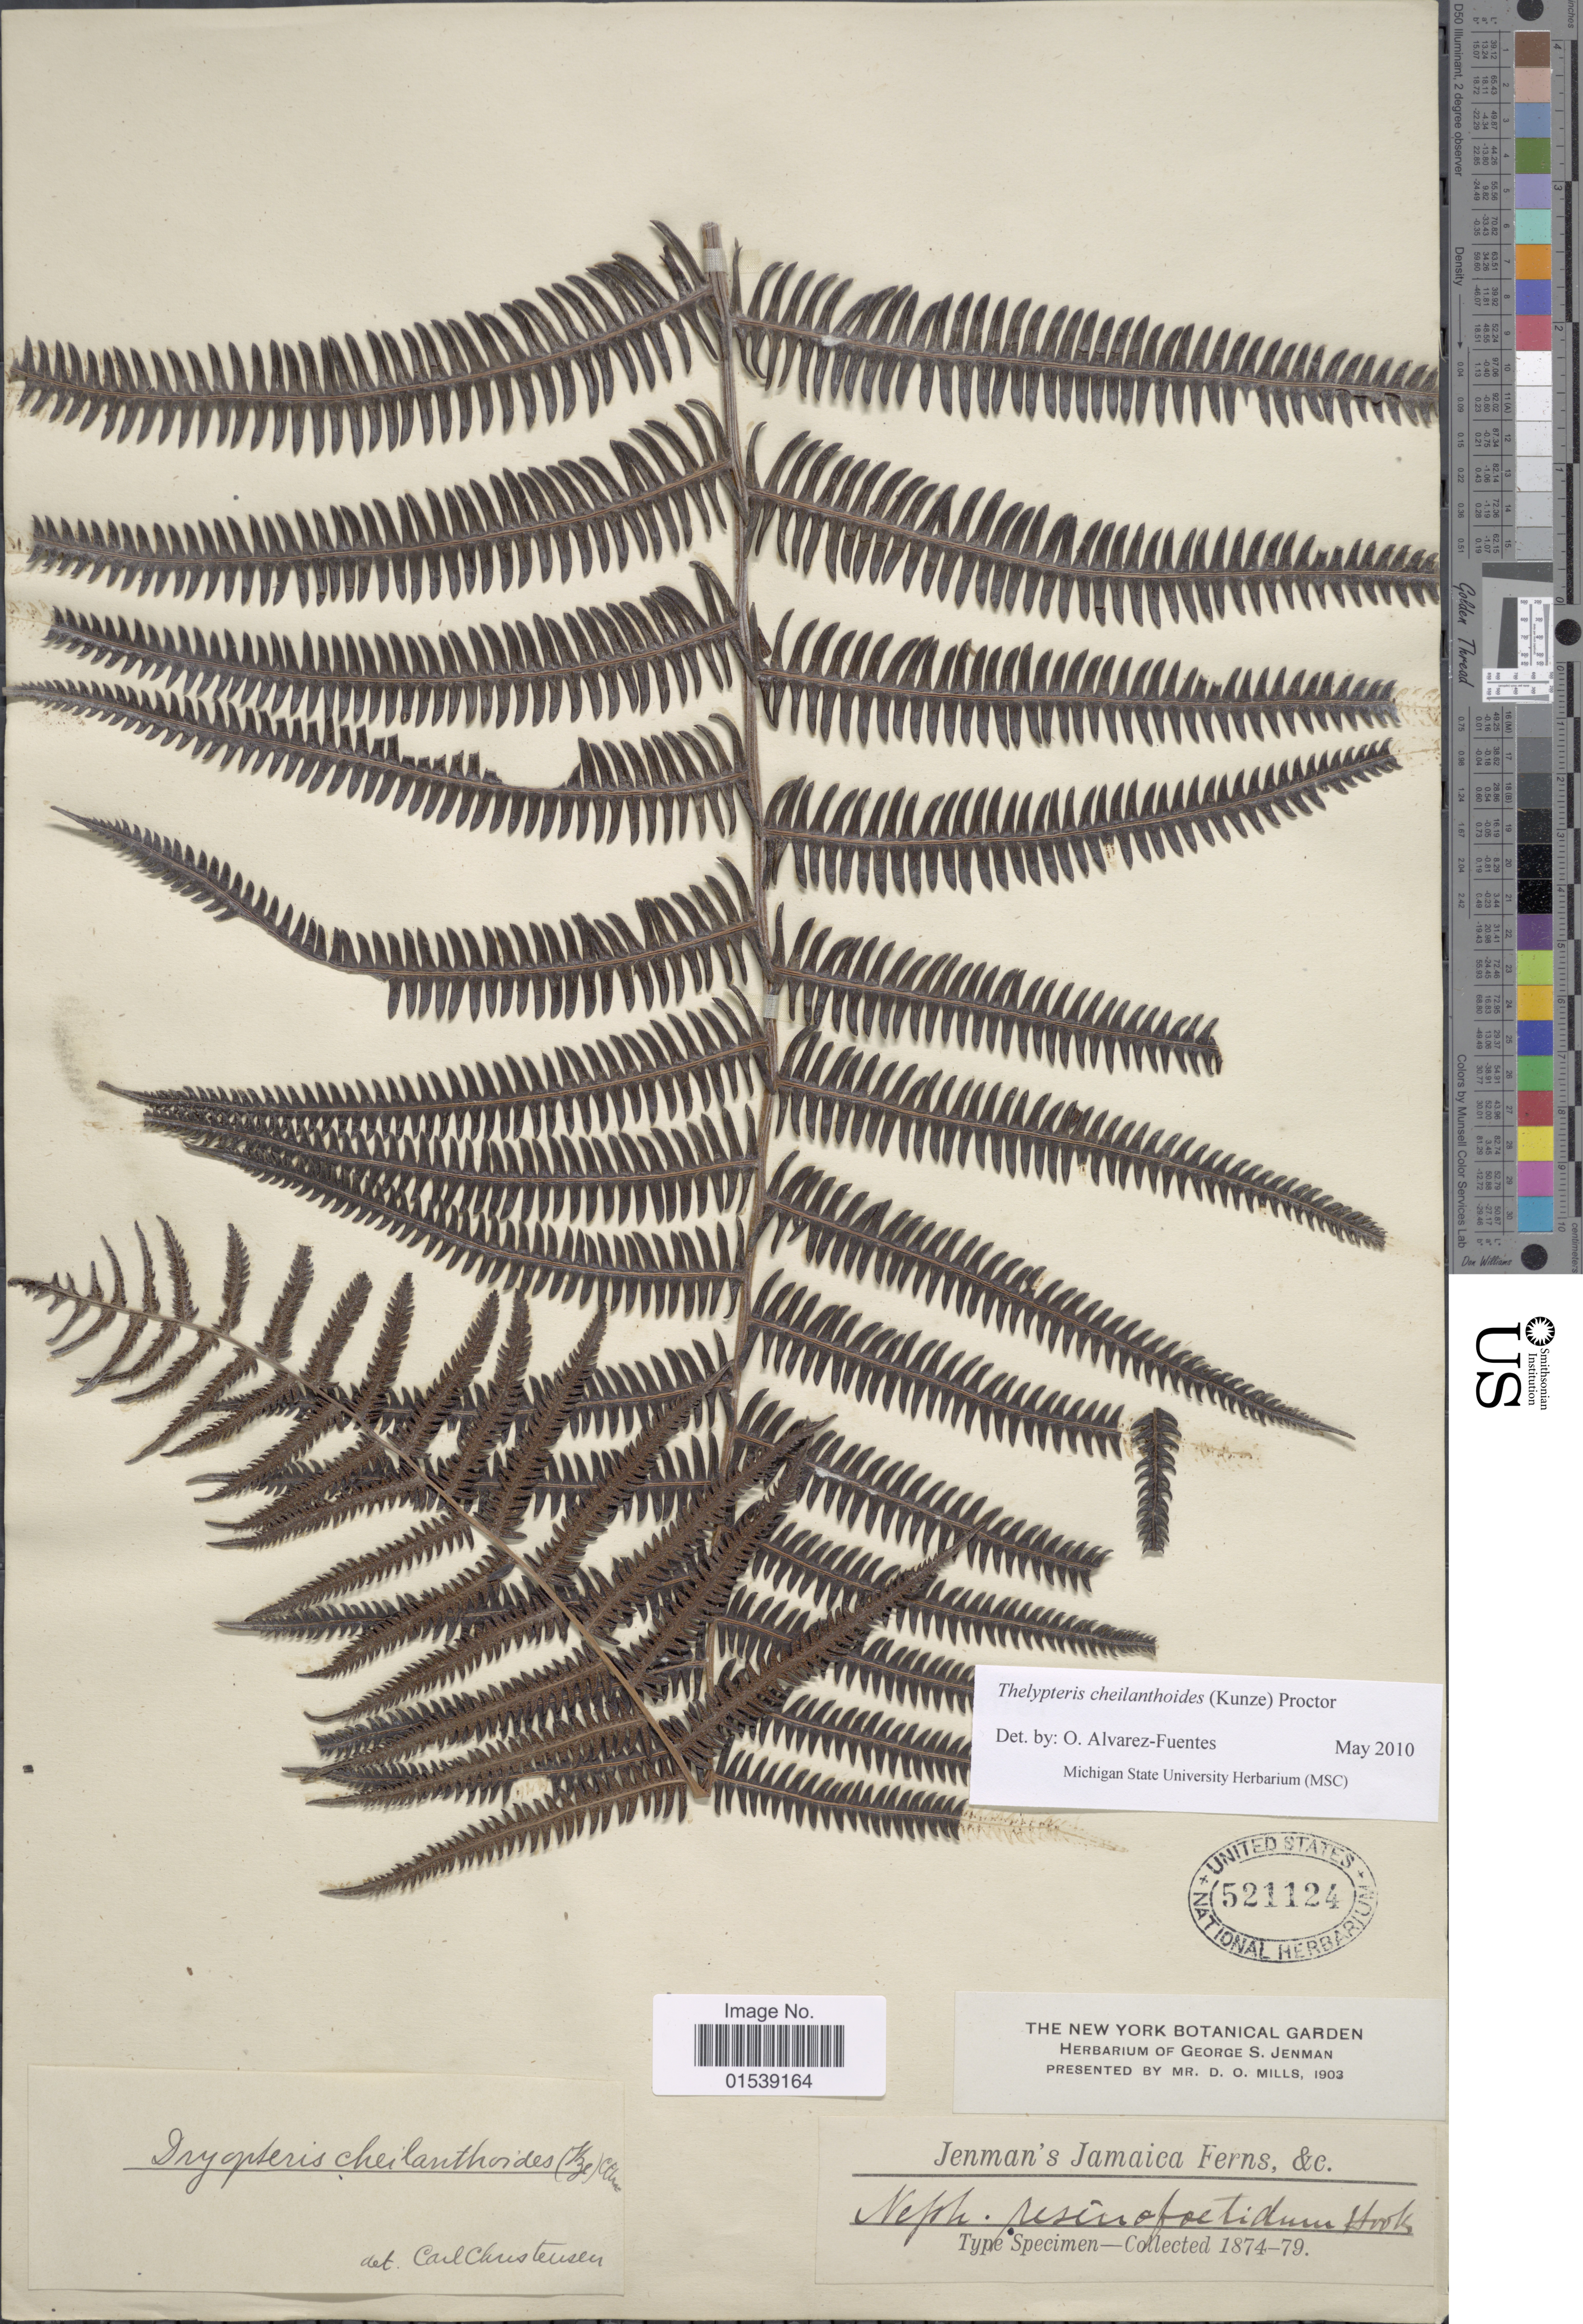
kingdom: Plantae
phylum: Tracheophyta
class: Polypodiopsida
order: Polypodiales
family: Thelypteridaceae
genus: Amauropelta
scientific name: Amauropelta cheilanthoides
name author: (Kunze) Á. Löve & D. Löve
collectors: G. S. Jenman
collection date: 1874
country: Jamaica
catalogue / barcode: US 521124